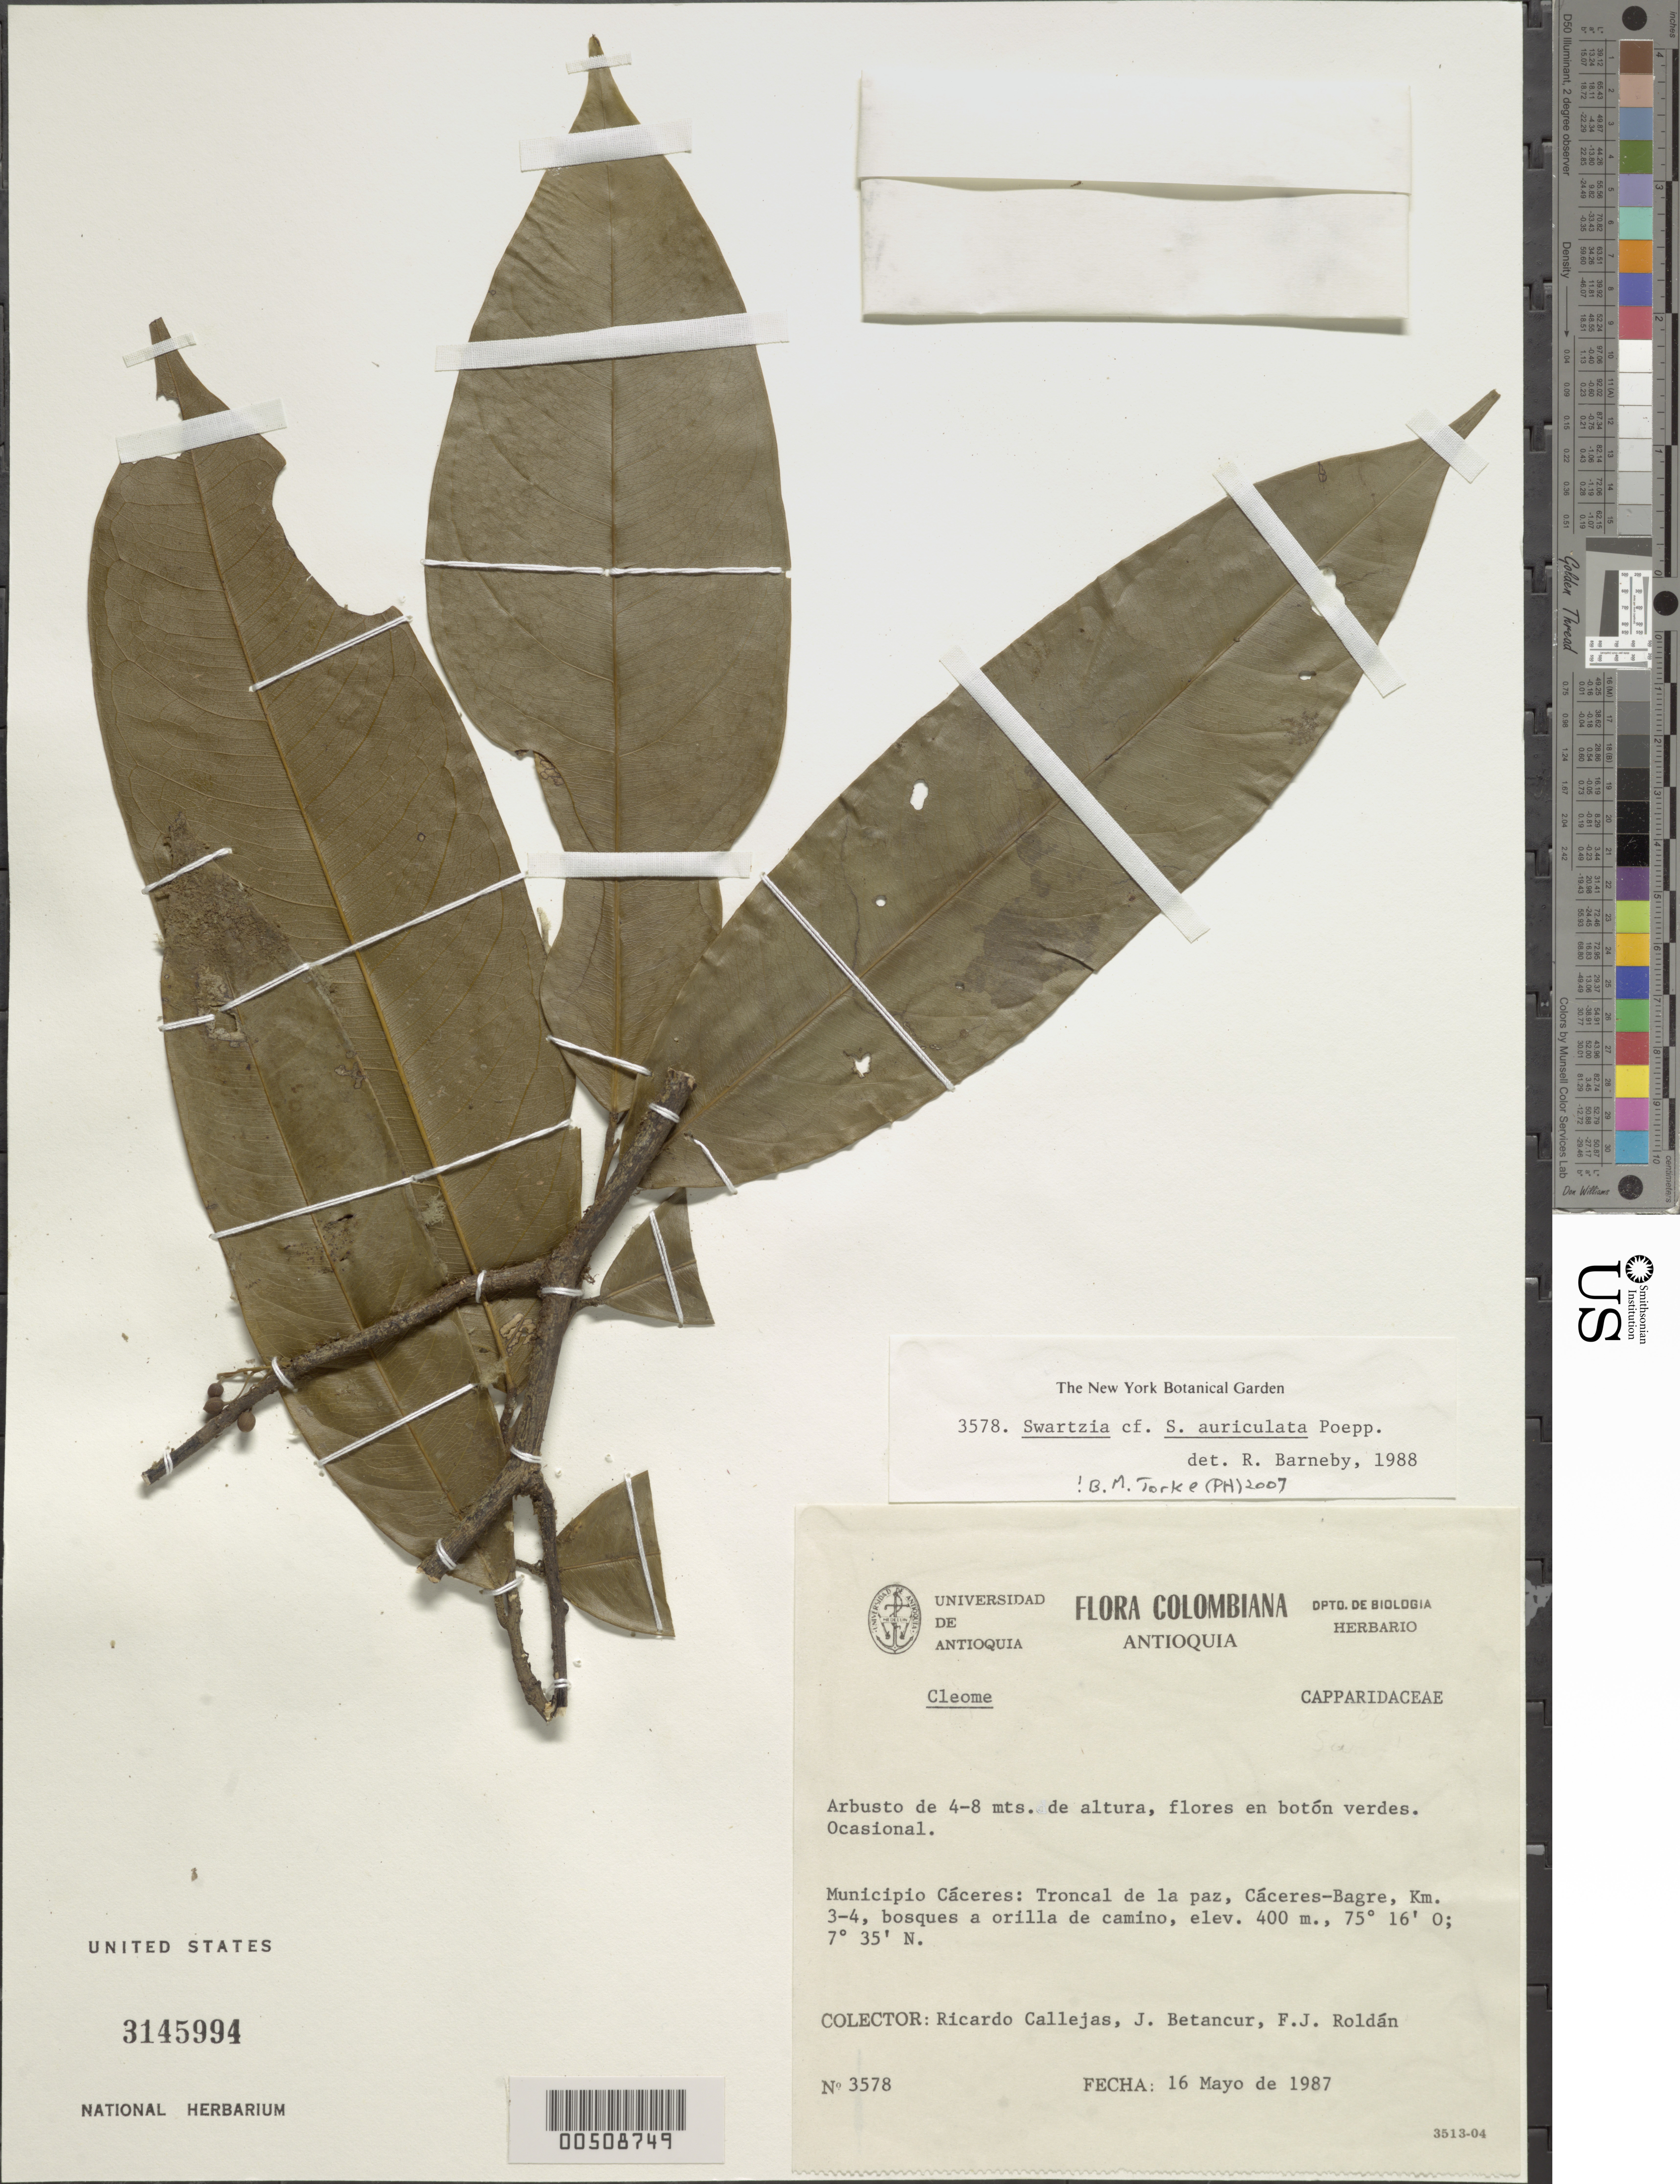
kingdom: Plantae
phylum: Tracheophyta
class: Magnoliopsida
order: Fabales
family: Fabaceae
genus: Swartzia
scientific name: Swartzia auriculata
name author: Poepp. in Poepp. & Endl.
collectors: R. Callejas, J. C. Betancur & F. J. Roldán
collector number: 3578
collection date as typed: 16 May 1987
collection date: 1987-05-16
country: Colombia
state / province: Antioquia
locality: Caceres, tronca de La Paz, Caceres-Bagre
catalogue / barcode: US 3145994